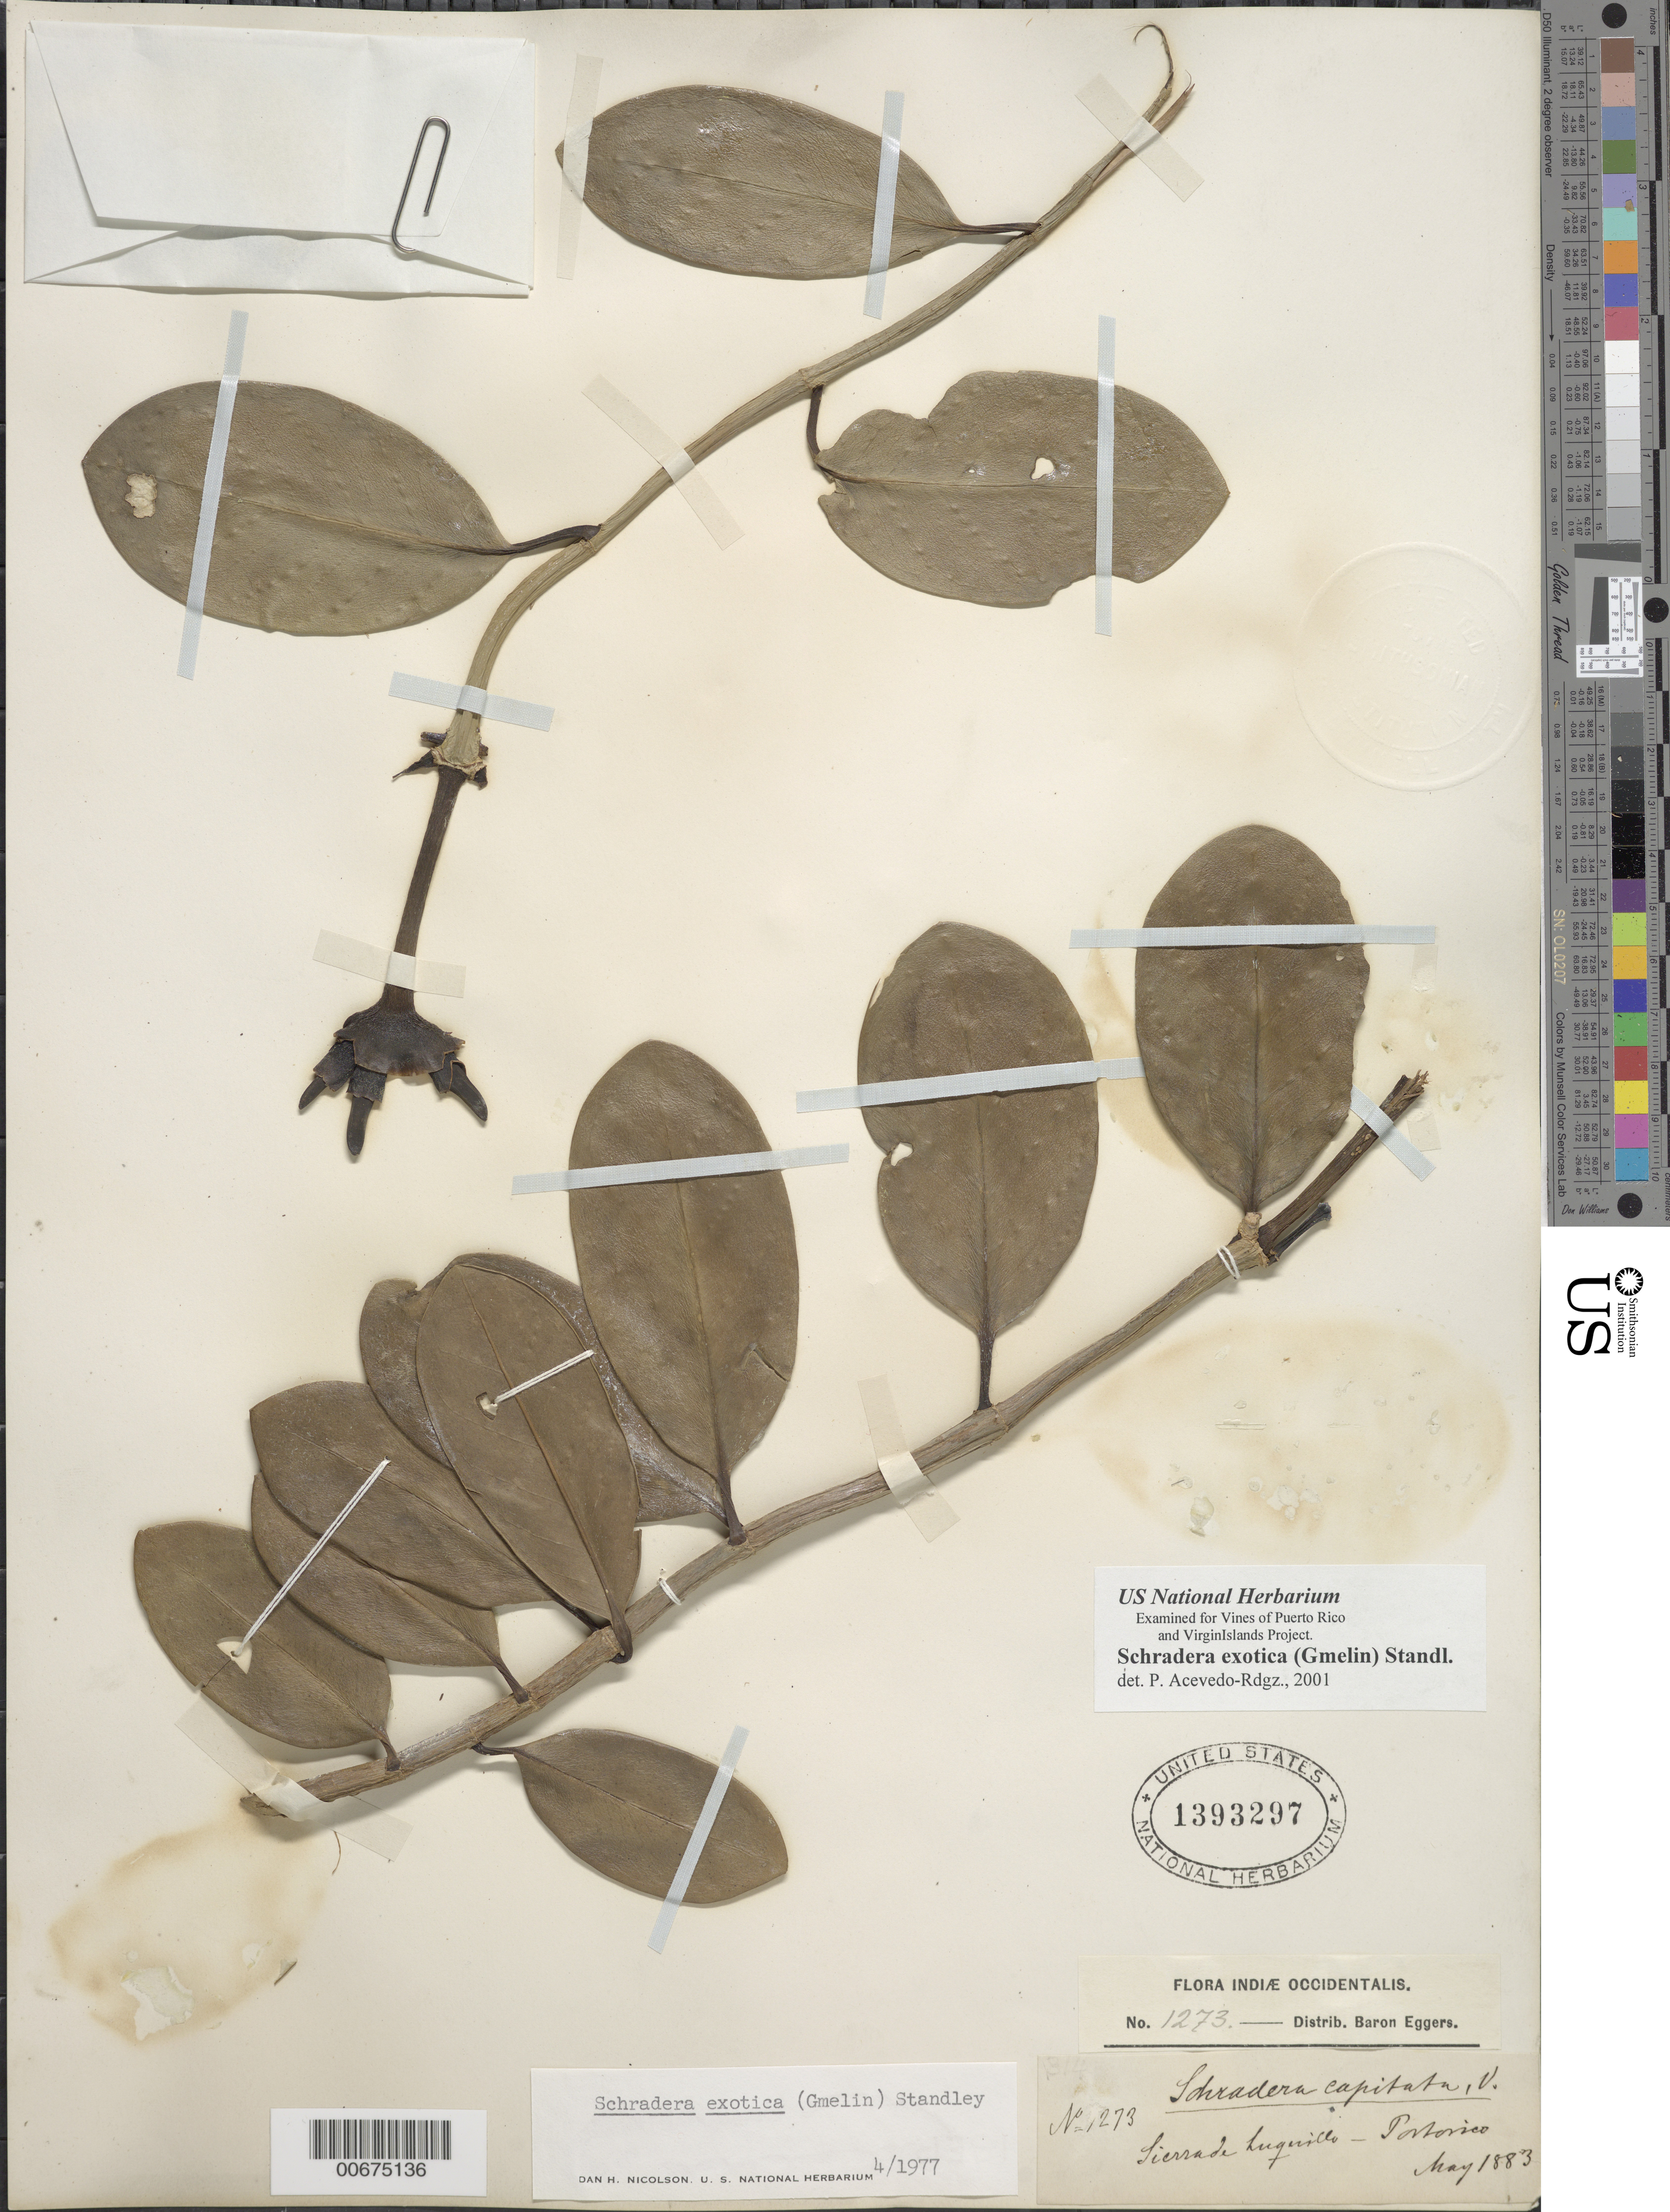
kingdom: Plantae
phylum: Tracheophyta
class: Magnoliopsida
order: Gentianales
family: Rubiaceae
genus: Schradera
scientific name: Schradera exotica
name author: (J.F. Gmel.) Standl.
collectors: B. Eggers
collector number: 1273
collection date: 1883-05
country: Puerto Rico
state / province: Luquillo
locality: Sierra de Luquillo, Indiæ Occidentalis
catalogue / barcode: US 1393297